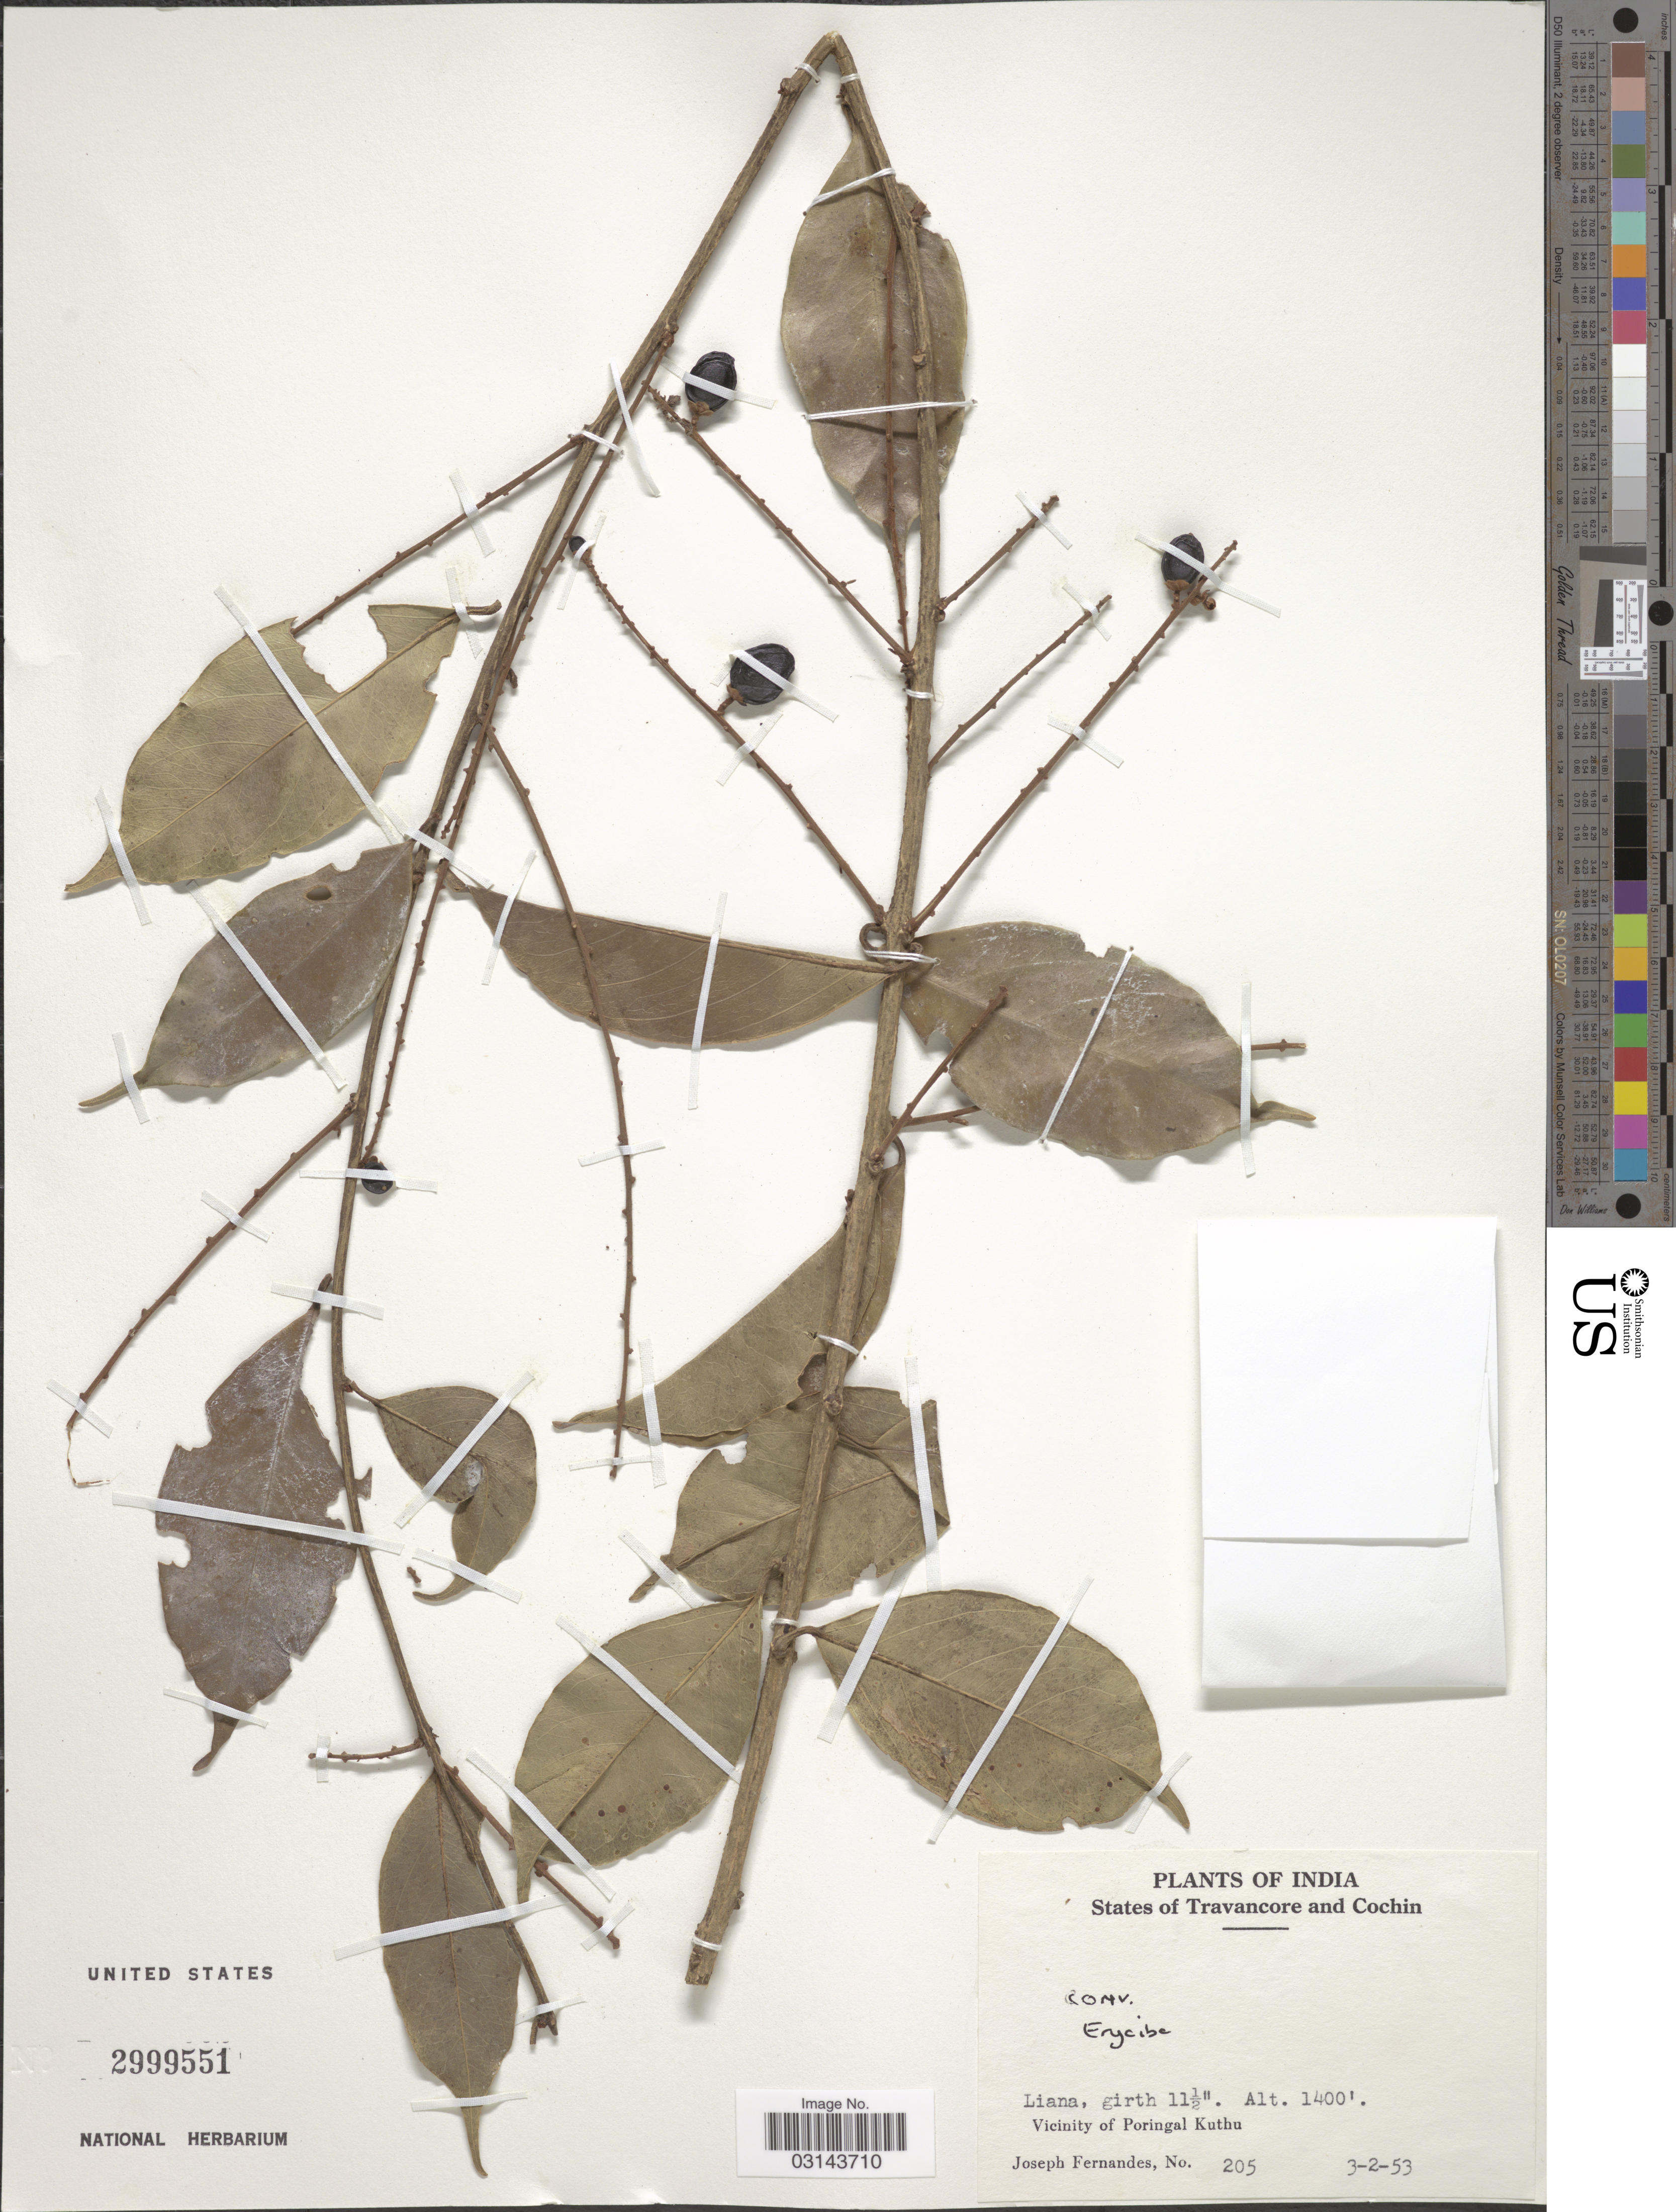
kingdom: Plantae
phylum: Tracheophyta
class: Magnoliopsida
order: Solanales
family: Convolvulaceae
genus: Erycibe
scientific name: Erycibe sp.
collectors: J. Fernandes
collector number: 205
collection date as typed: Transcribed d/m/y: 3/2/53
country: India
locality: Travancore and Cochin. Vicinity of Poringal Kuthu.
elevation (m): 427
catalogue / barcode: US 2999551